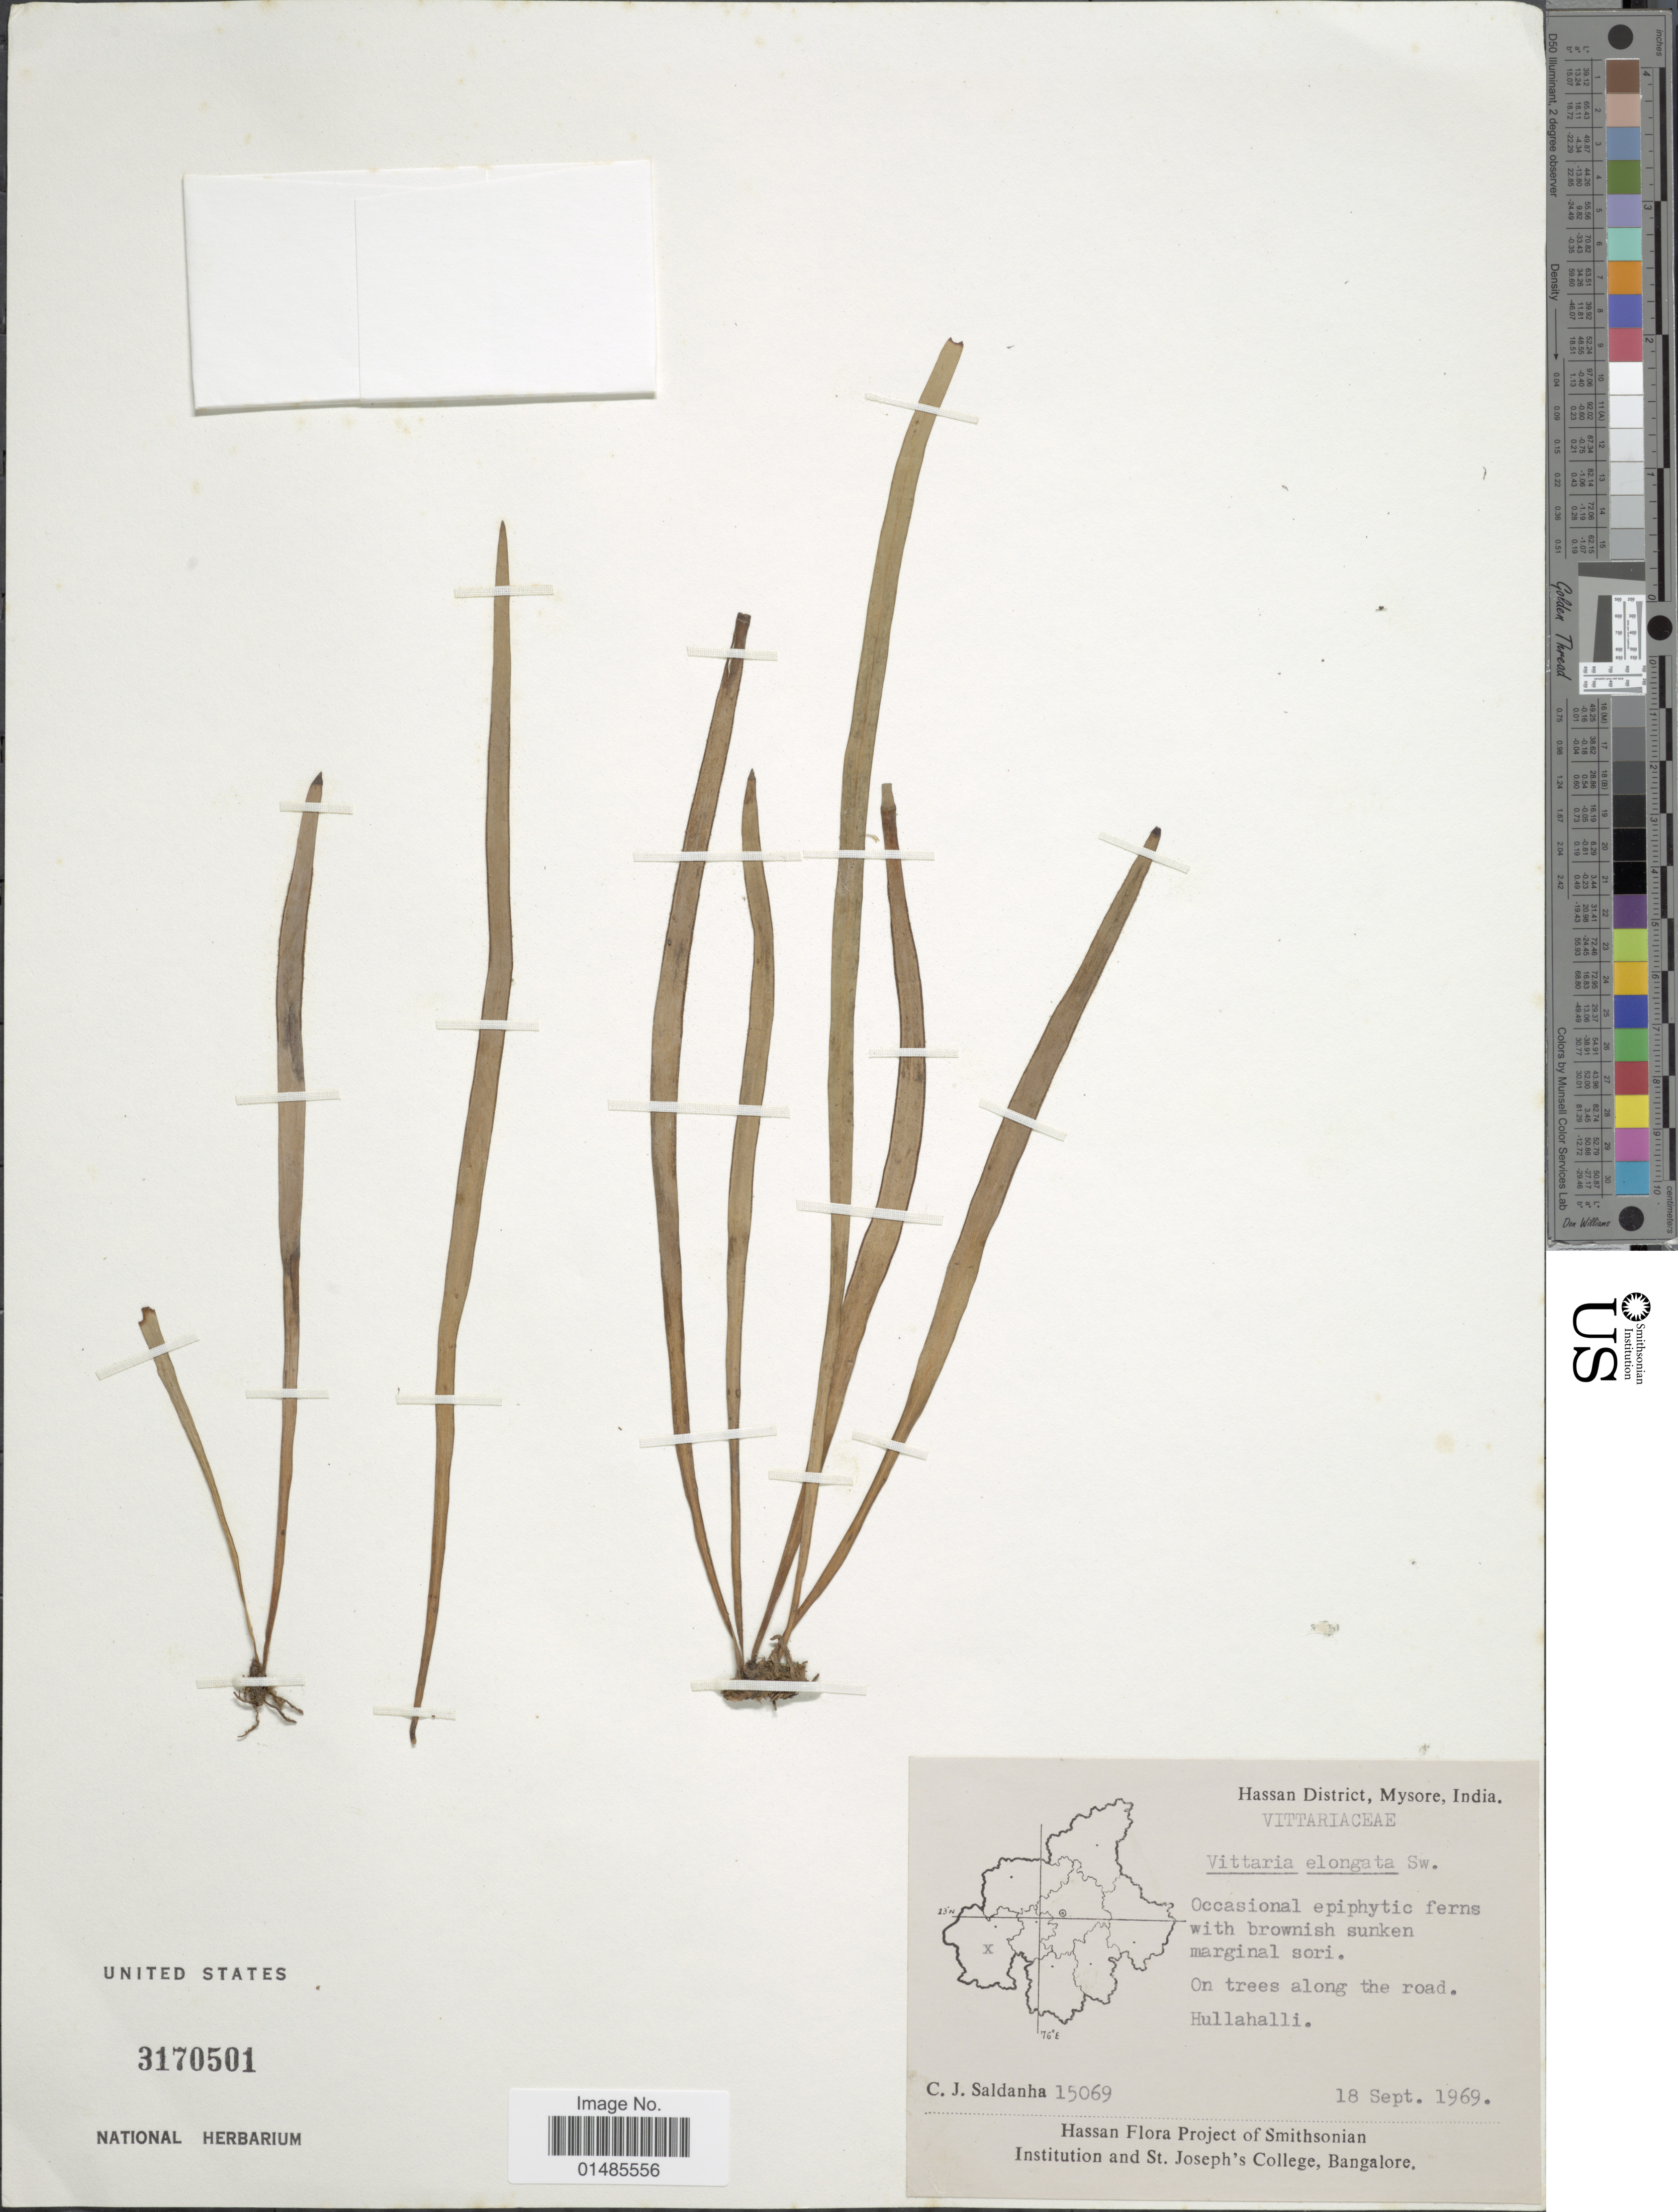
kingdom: Plantae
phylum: Tracheophyta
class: Polypodiopsida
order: Polypodiales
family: Pteridaceae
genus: Haplopteris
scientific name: Haplopteris elongata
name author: (Sw.) Crane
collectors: C. J. Saldanha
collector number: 15069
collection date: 1969-09-18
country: India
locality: Hassan District, Mysore. Hullahalli.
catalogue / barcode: US 3170501